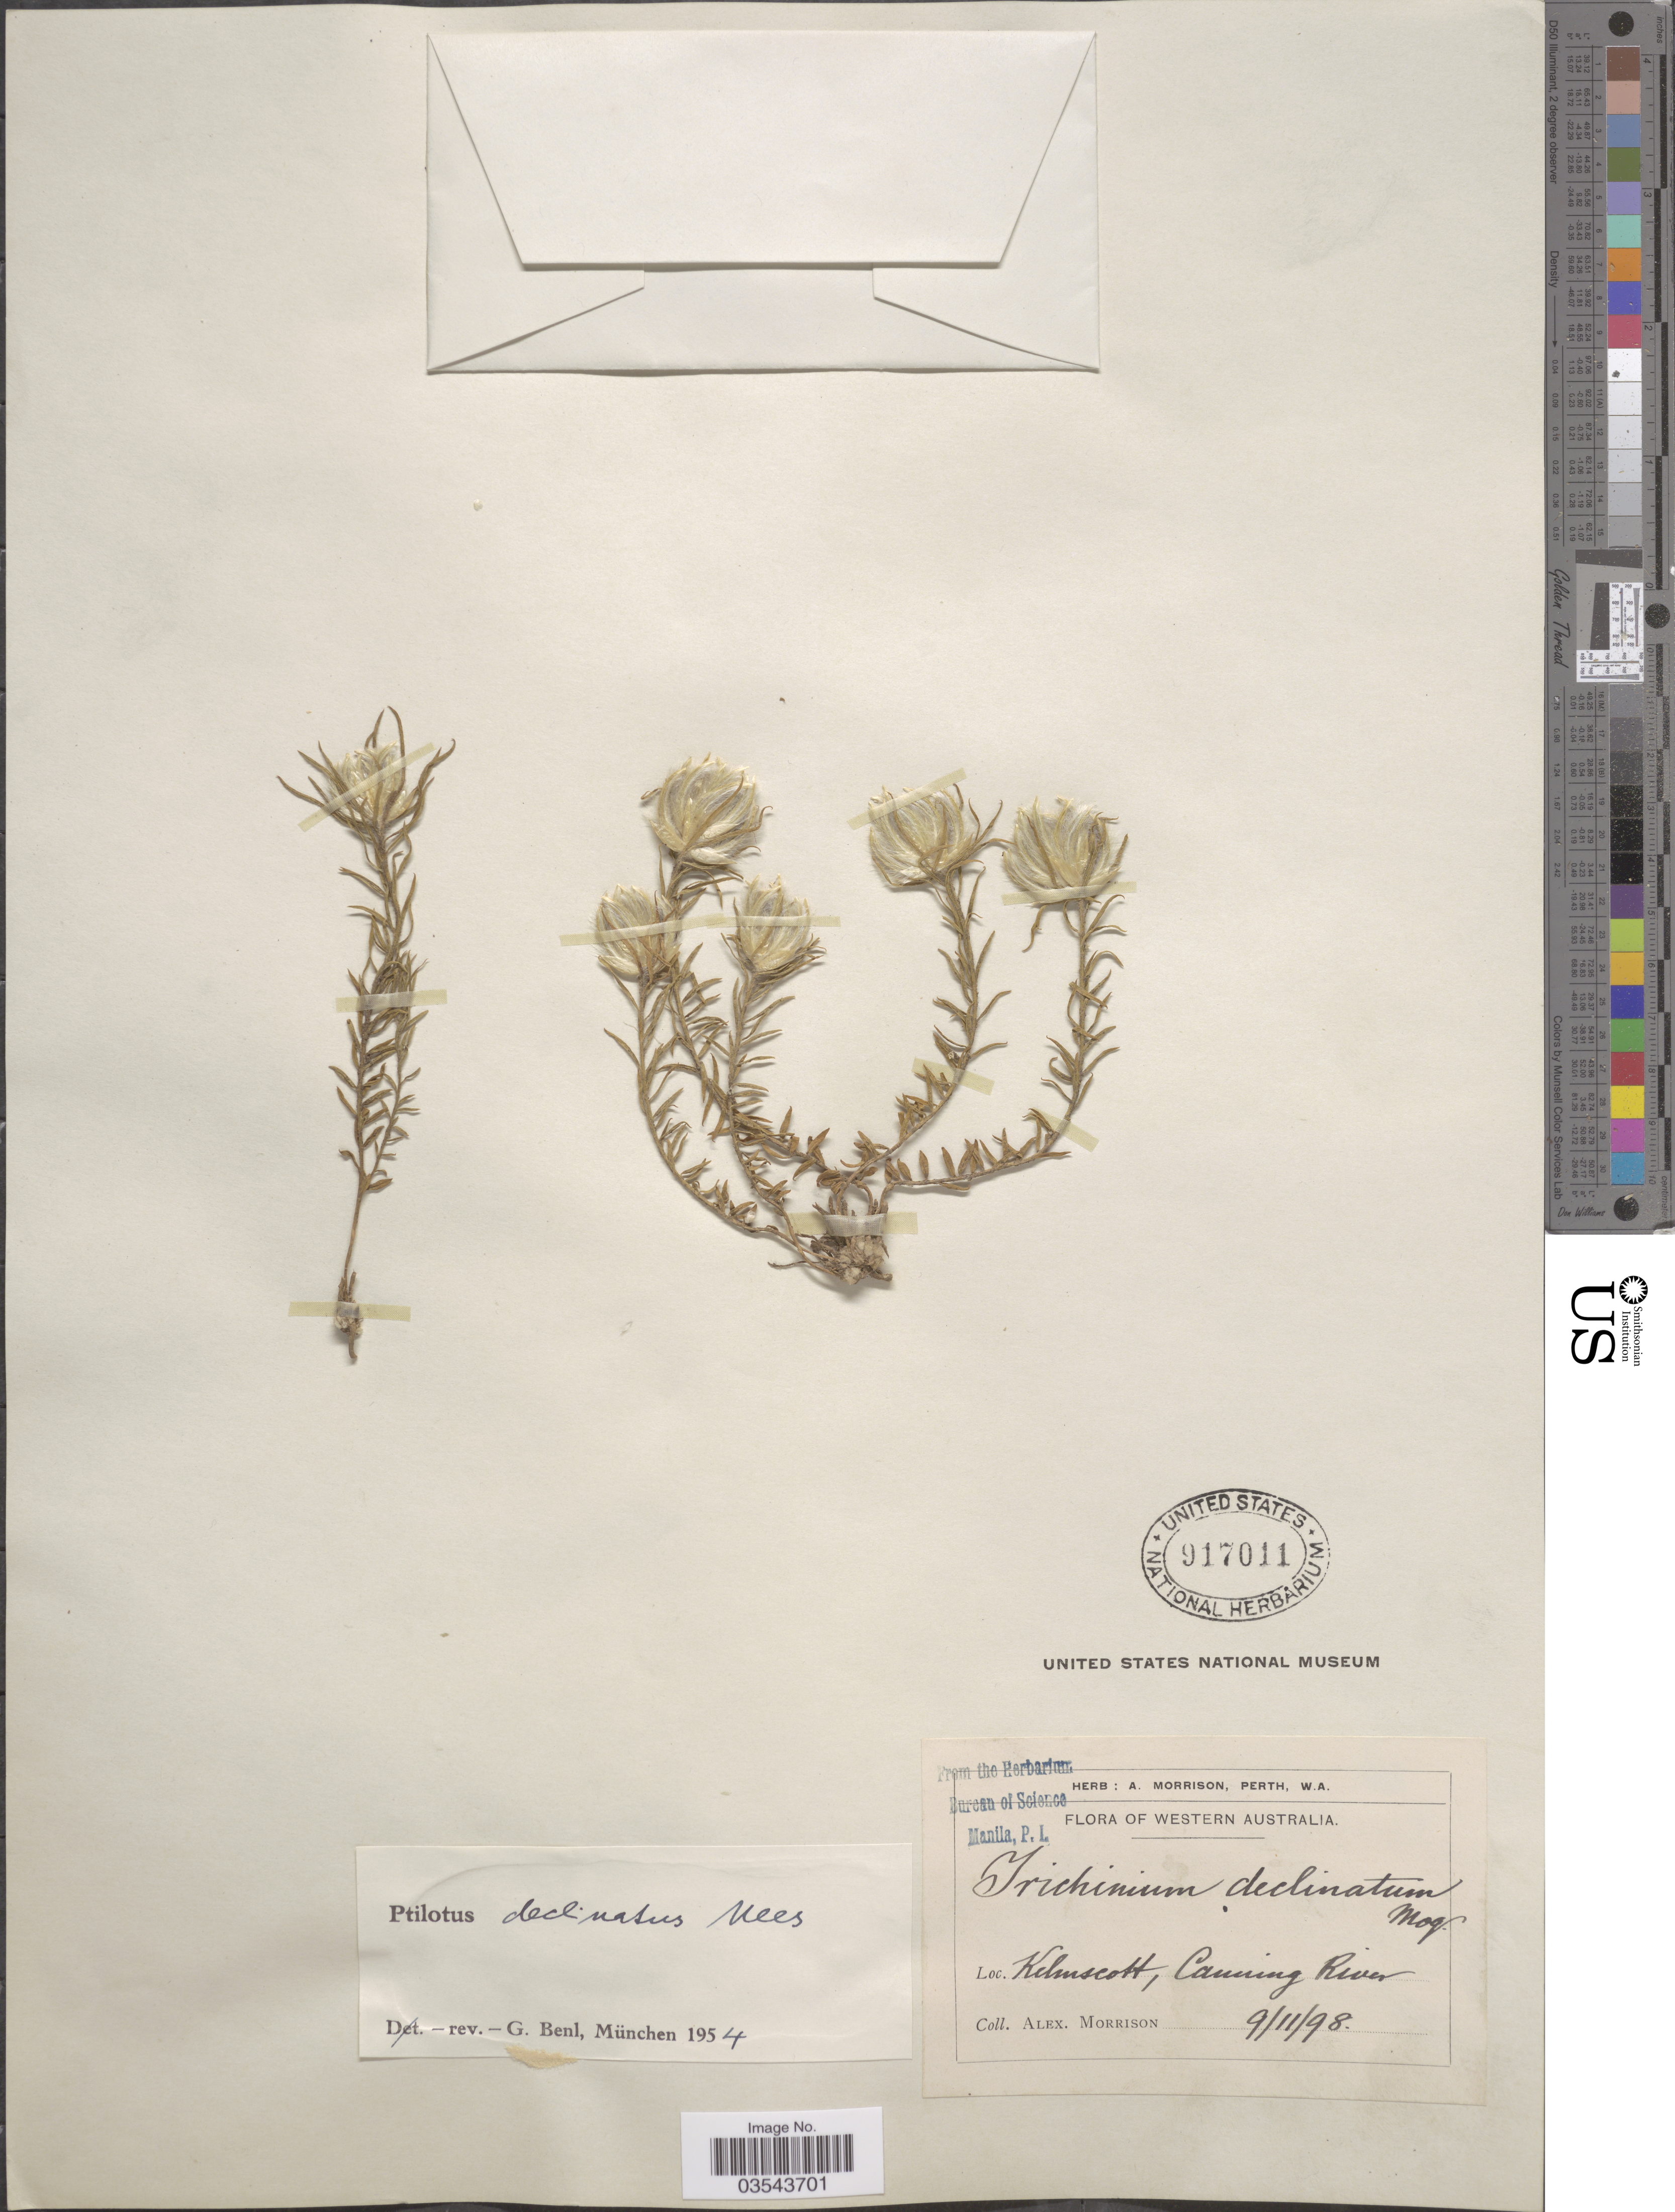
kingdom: Plantae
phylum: Tracheophyta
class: Magnoliopsida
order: Caryophyllales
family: Amaranthaceae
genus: Ptilotus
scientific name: Ptilotus declinatus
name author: Nees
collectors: A. Morrison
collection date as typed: Transcribed d/m/y: 9/11/98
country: Australia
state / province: Western Australia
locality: Kelmscott, Canning River.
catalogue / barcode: US 917011